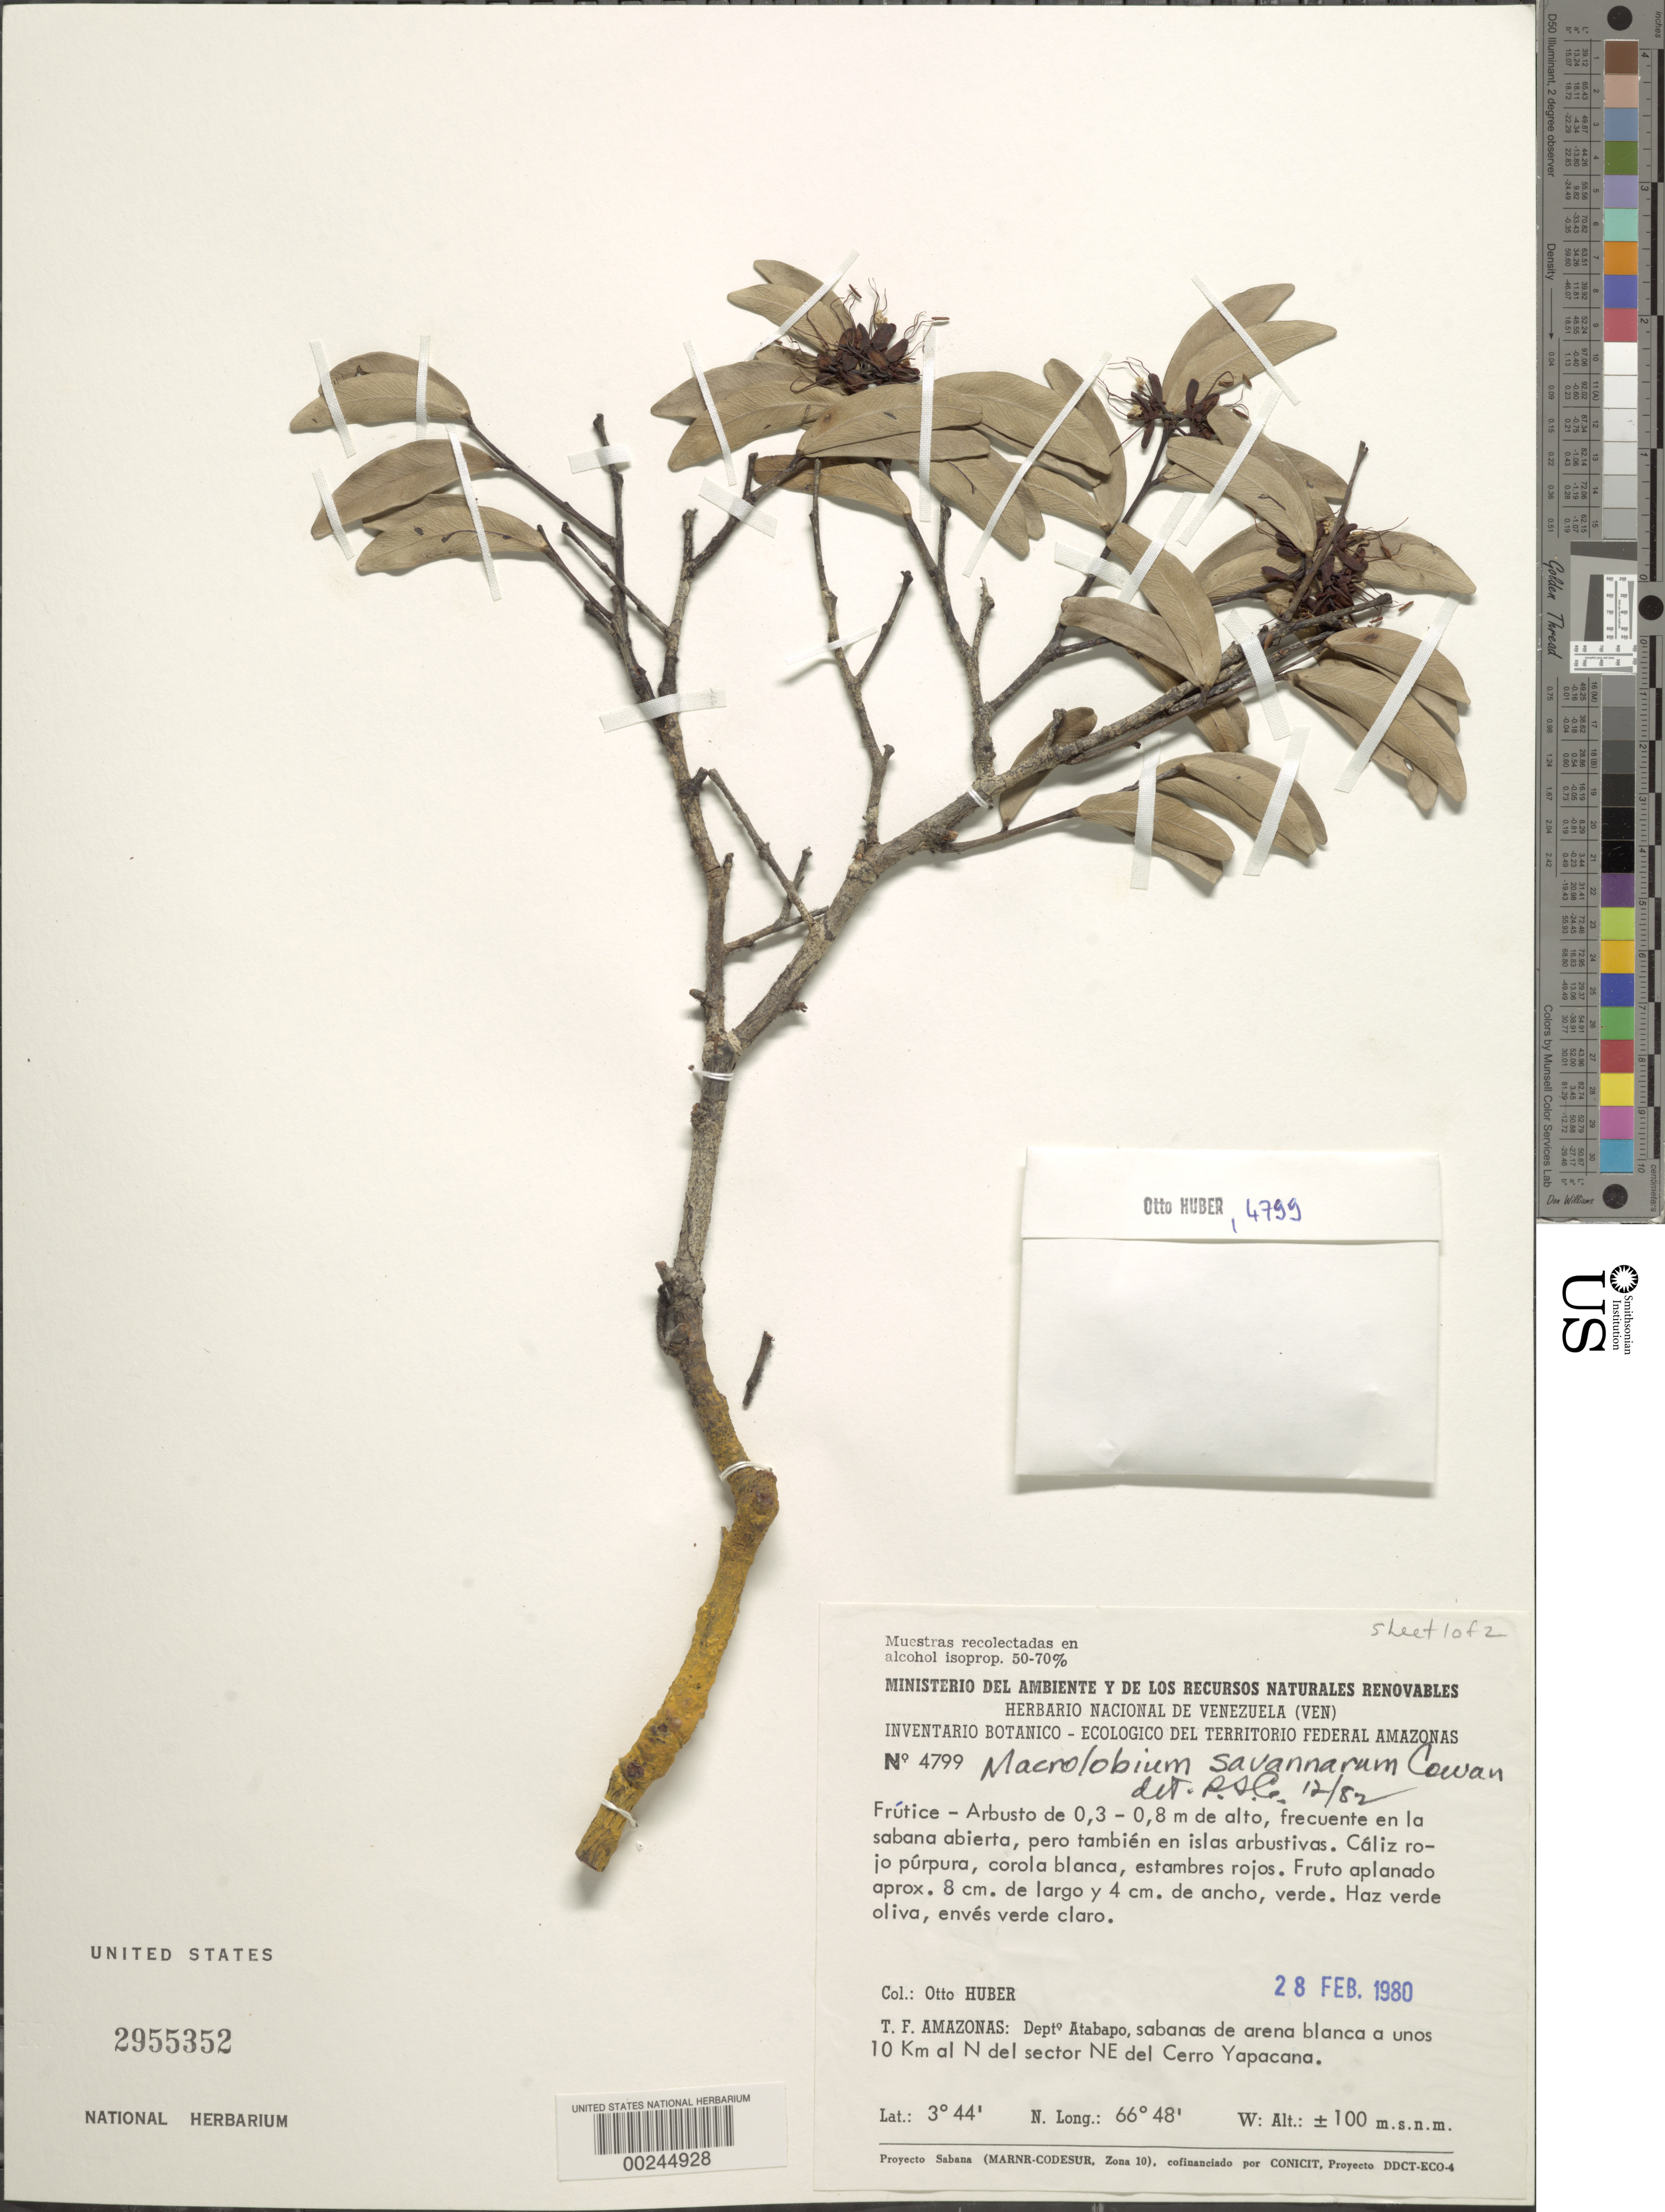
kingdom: Plantae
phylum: Tracheophyta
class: Magnoliopsida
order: Fabales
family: Fabaceae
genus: Macrolobium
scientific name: Macrolobium savannarum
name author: R.S. Cowan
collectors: O. Huber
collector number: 4799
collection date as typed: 28 Feb 1980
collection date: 1980-02-28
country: Venezuela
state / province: Amazonas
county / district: Atabapo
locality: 10 km n of sector ne of the Cerro Yapacana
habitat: Savanna on white sand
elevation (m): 100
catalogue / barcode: US 2955352